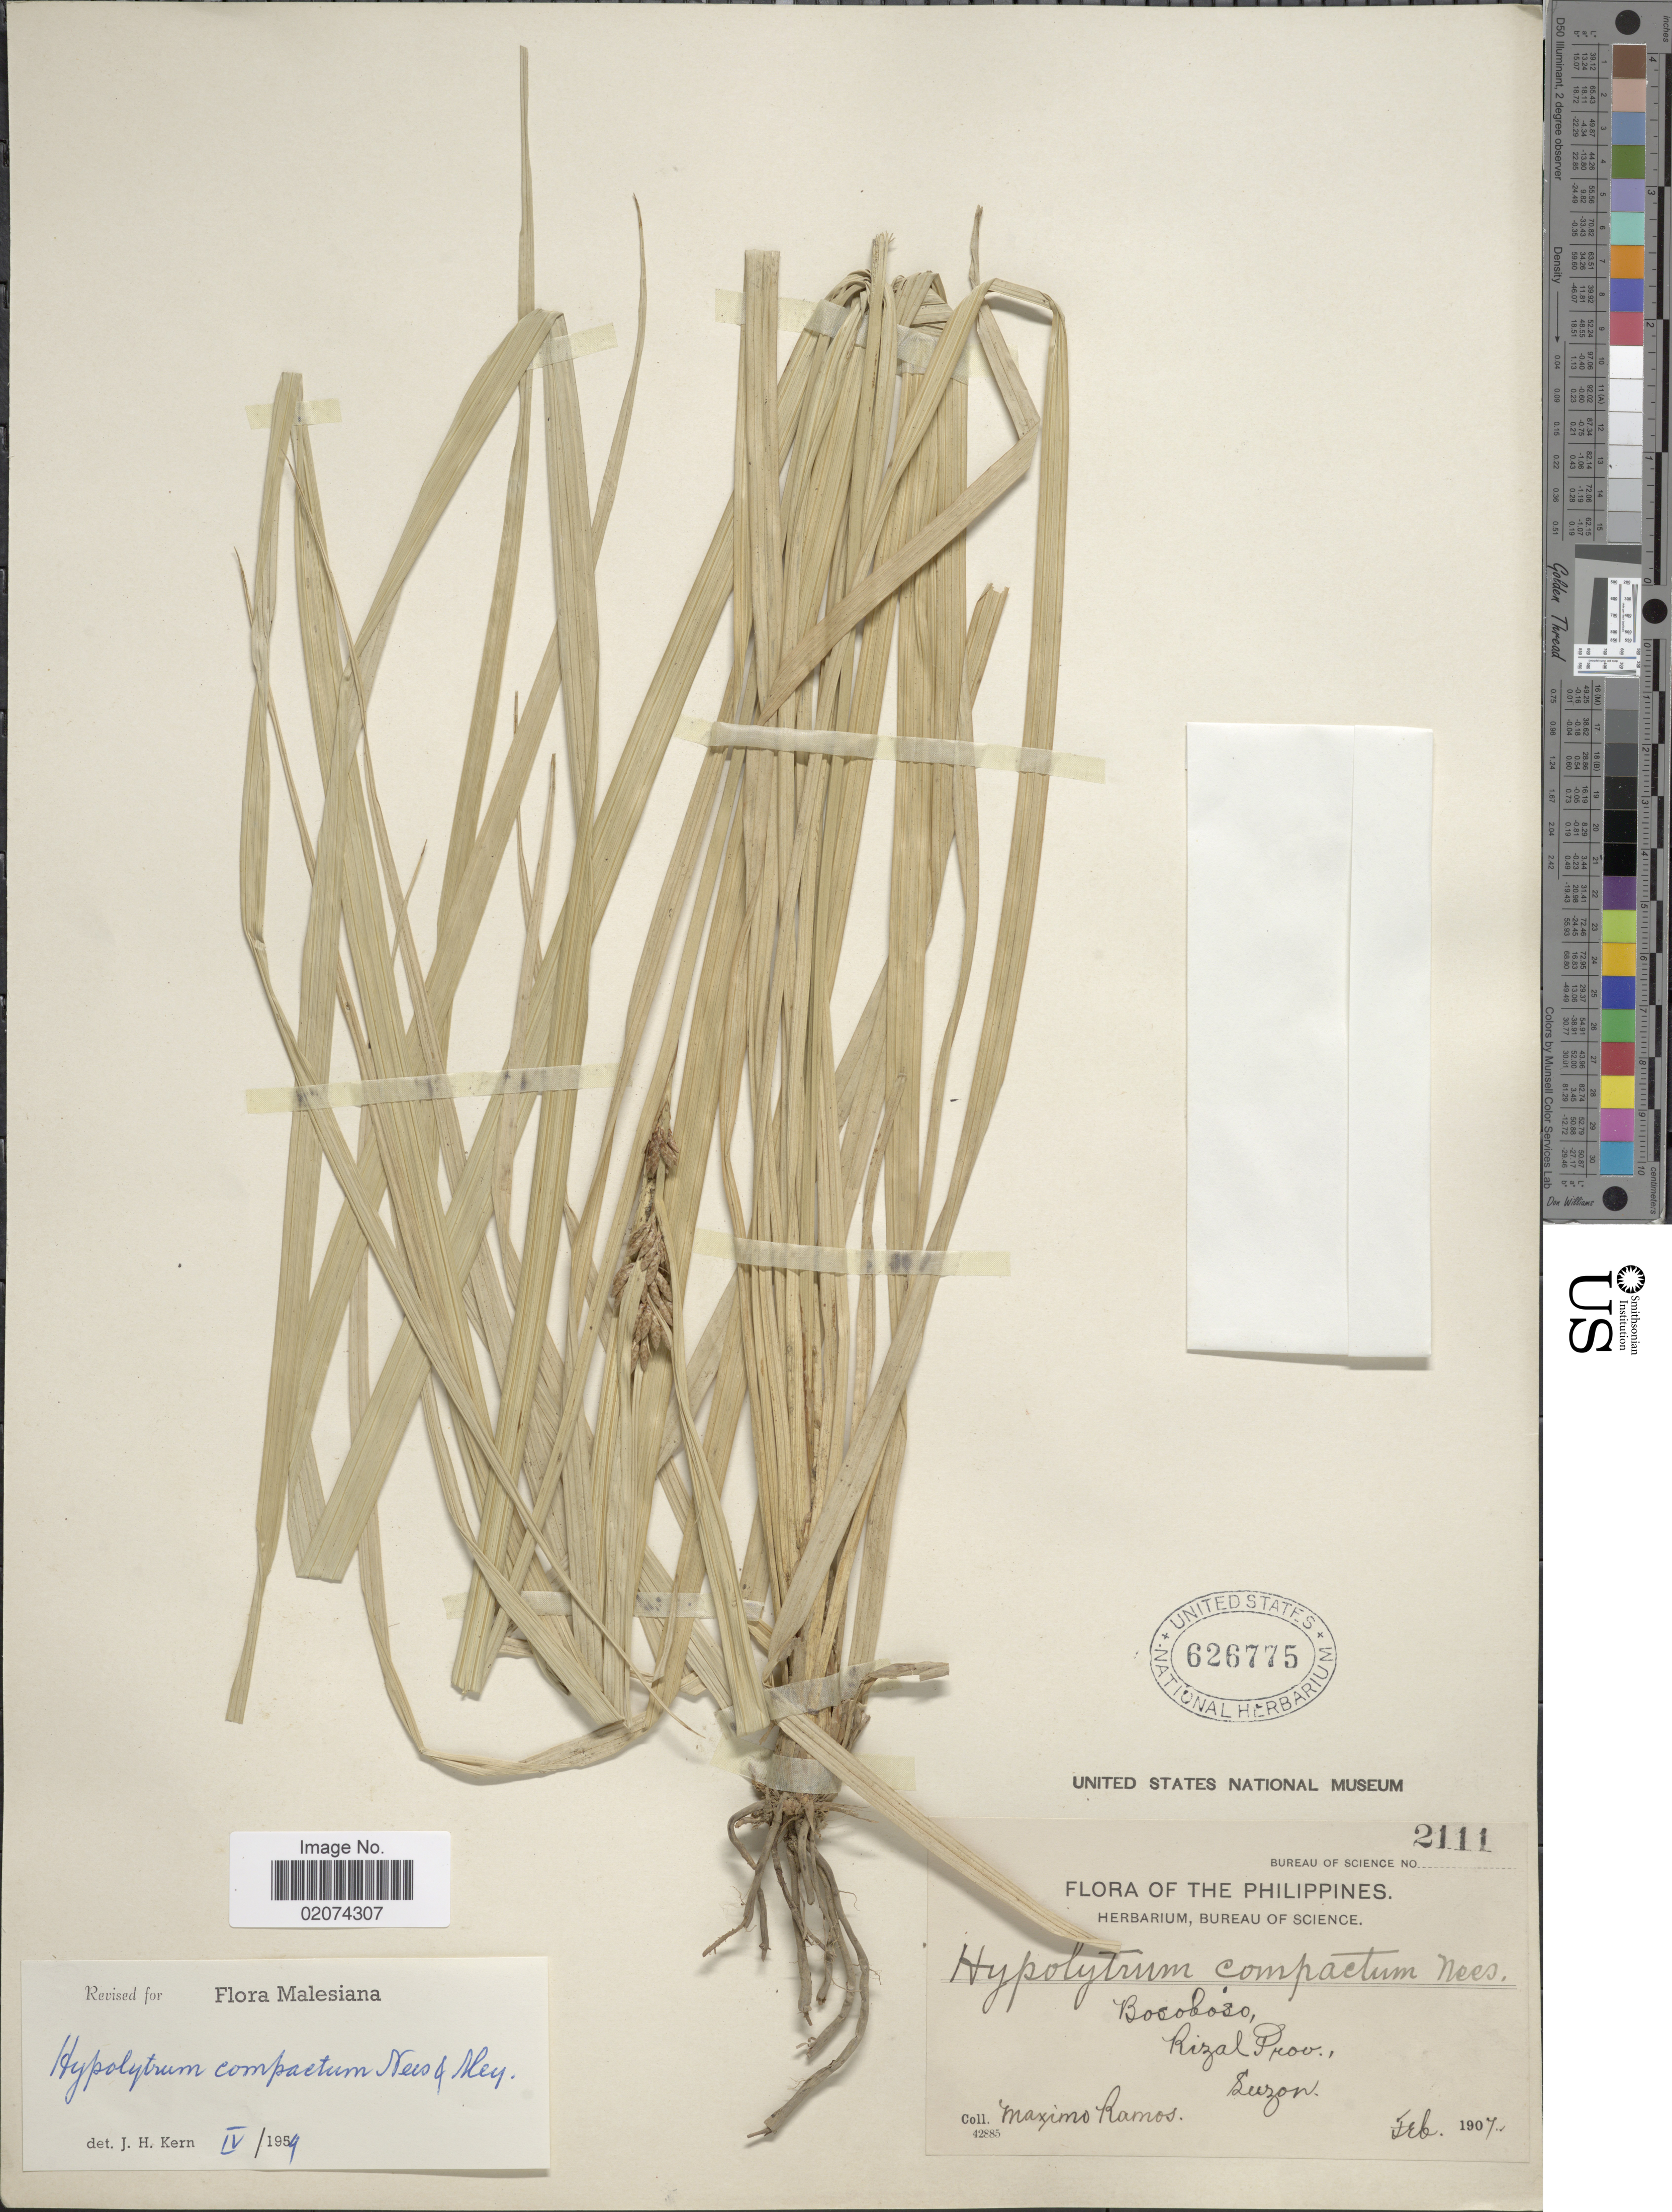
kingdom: Plantae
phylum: Tracheophyta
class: Liliopsida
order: Poales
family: Cyperaceae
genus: Hypolytrum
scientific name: Hypolytrum compactum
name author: Nees & Meyen ex Kunth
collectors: M. Ramos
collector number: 2111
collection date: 1907-02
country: Philippines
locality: Bosoboso, Rizal Prov., Luzon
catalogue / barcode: US 626775